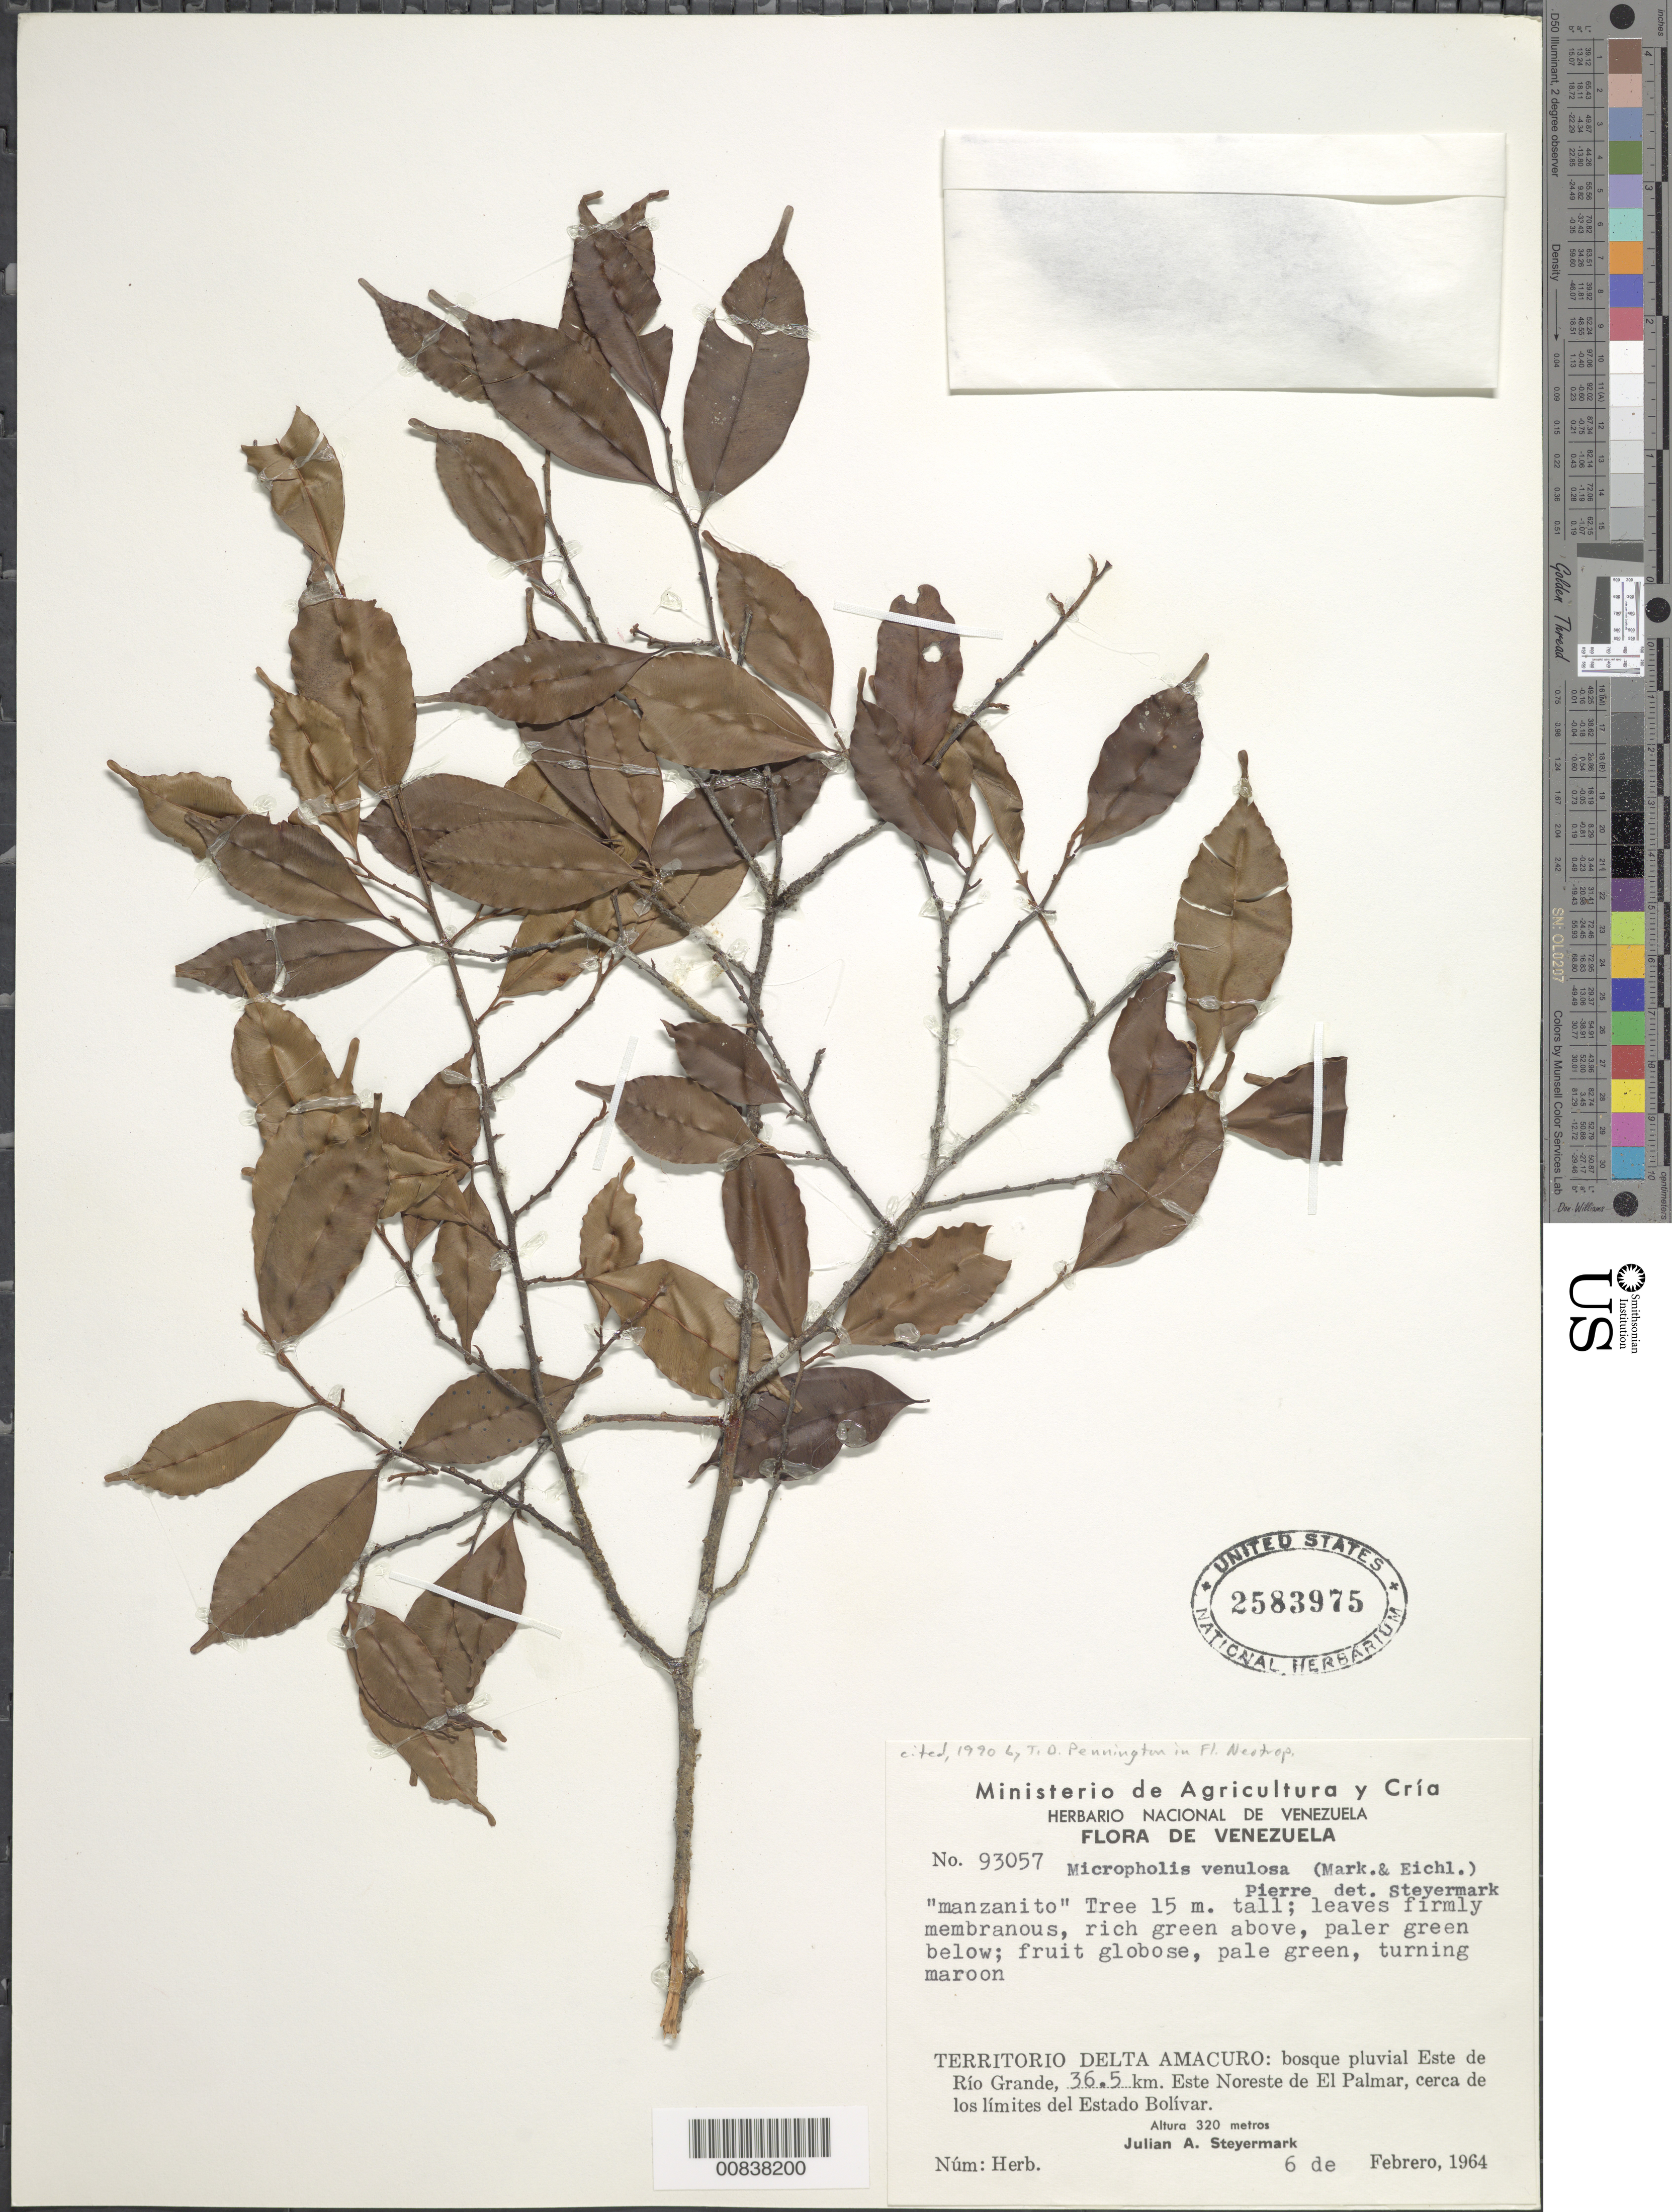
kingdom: Plantae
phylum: Tracheophyta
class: Magnoliopsida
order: Ericales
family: Sapotaceae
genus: Micropholis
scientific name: Micropholis venulosa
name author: (Mart. & Eichler) Pierre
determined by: Steyermark, Julian A., (VEN)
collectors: J. Steyermark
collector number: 93057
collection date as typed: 6-Feb-64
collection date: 1964-02-06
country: Venezuela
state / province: Delta Amacuro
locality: Este de Río Grande, 36.5 km ENE de El Palmar, cerca de los límites del Estado Bolívar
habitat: Rain forest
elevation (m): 320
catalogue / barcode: US 2583975